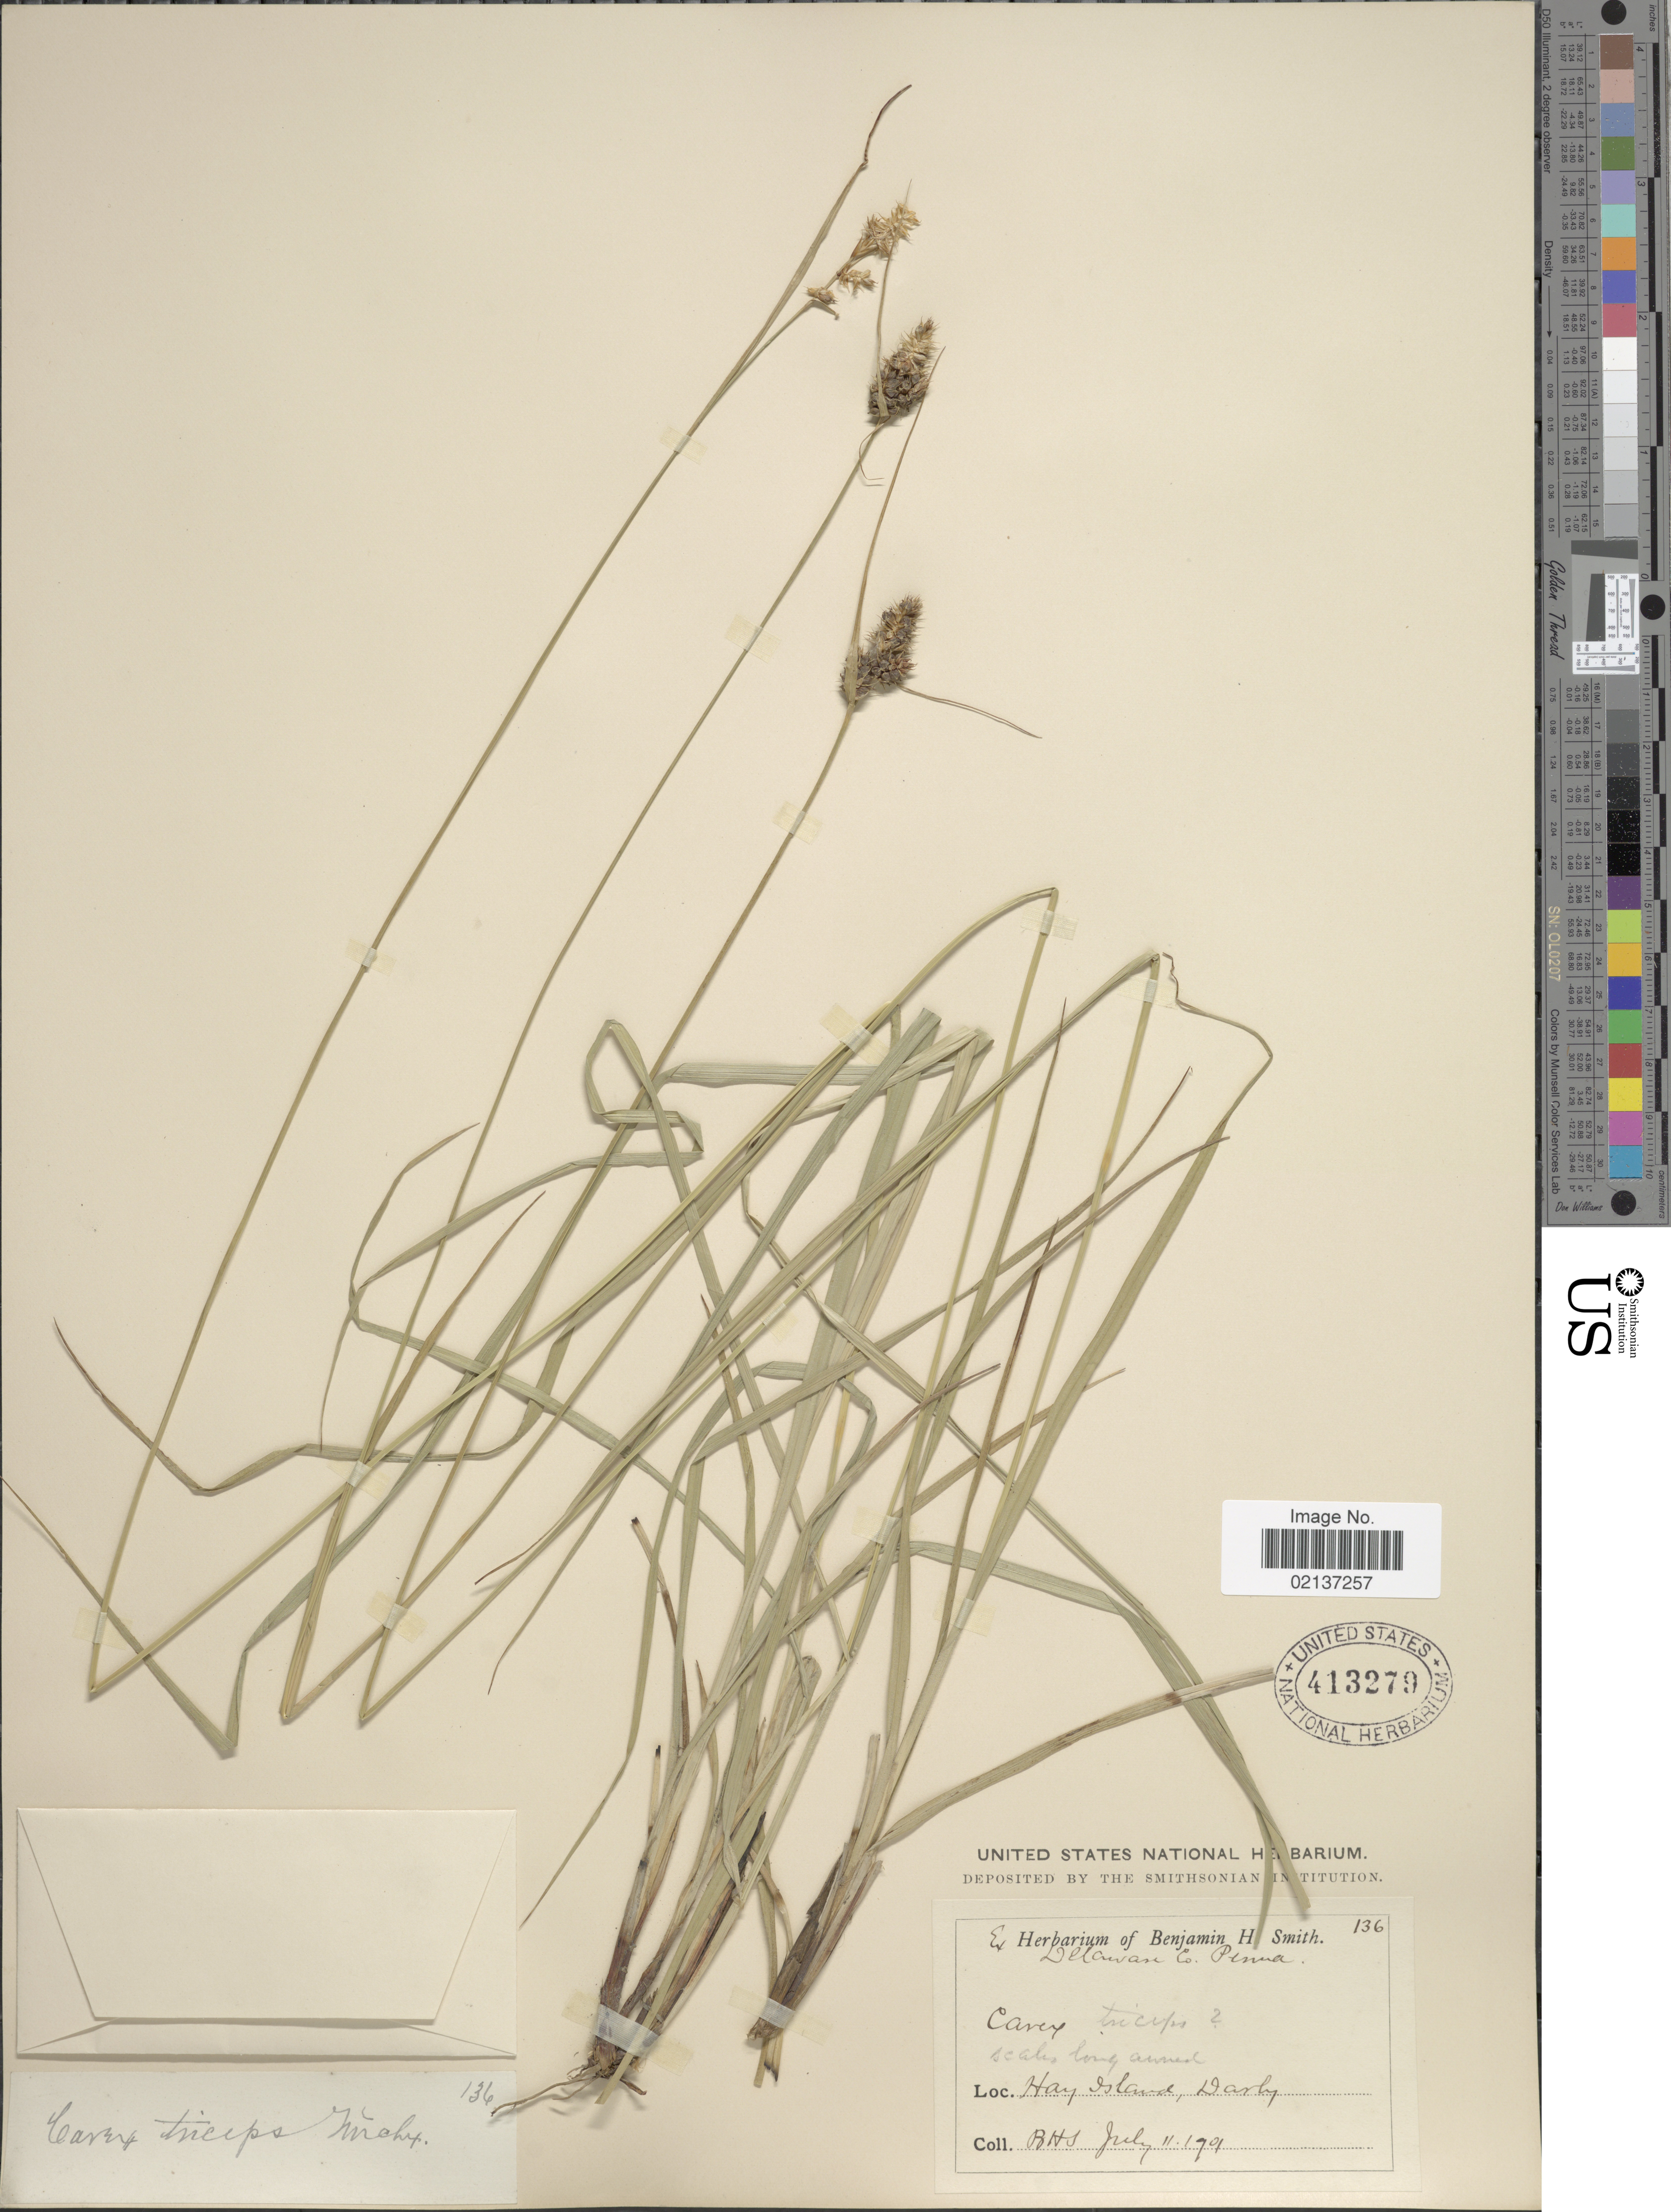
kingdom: Plantae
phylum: Tracheophyta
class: Liliopsida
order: Poales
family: Cyperaceae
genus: Carex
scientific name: Carex hirsutella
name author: Mack.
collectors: B. H. Smith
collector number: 136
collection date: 1901-07-11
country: United States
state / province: Pennsylvania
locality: Delaware Co. Hay Island, Darby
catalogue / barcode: US 413279